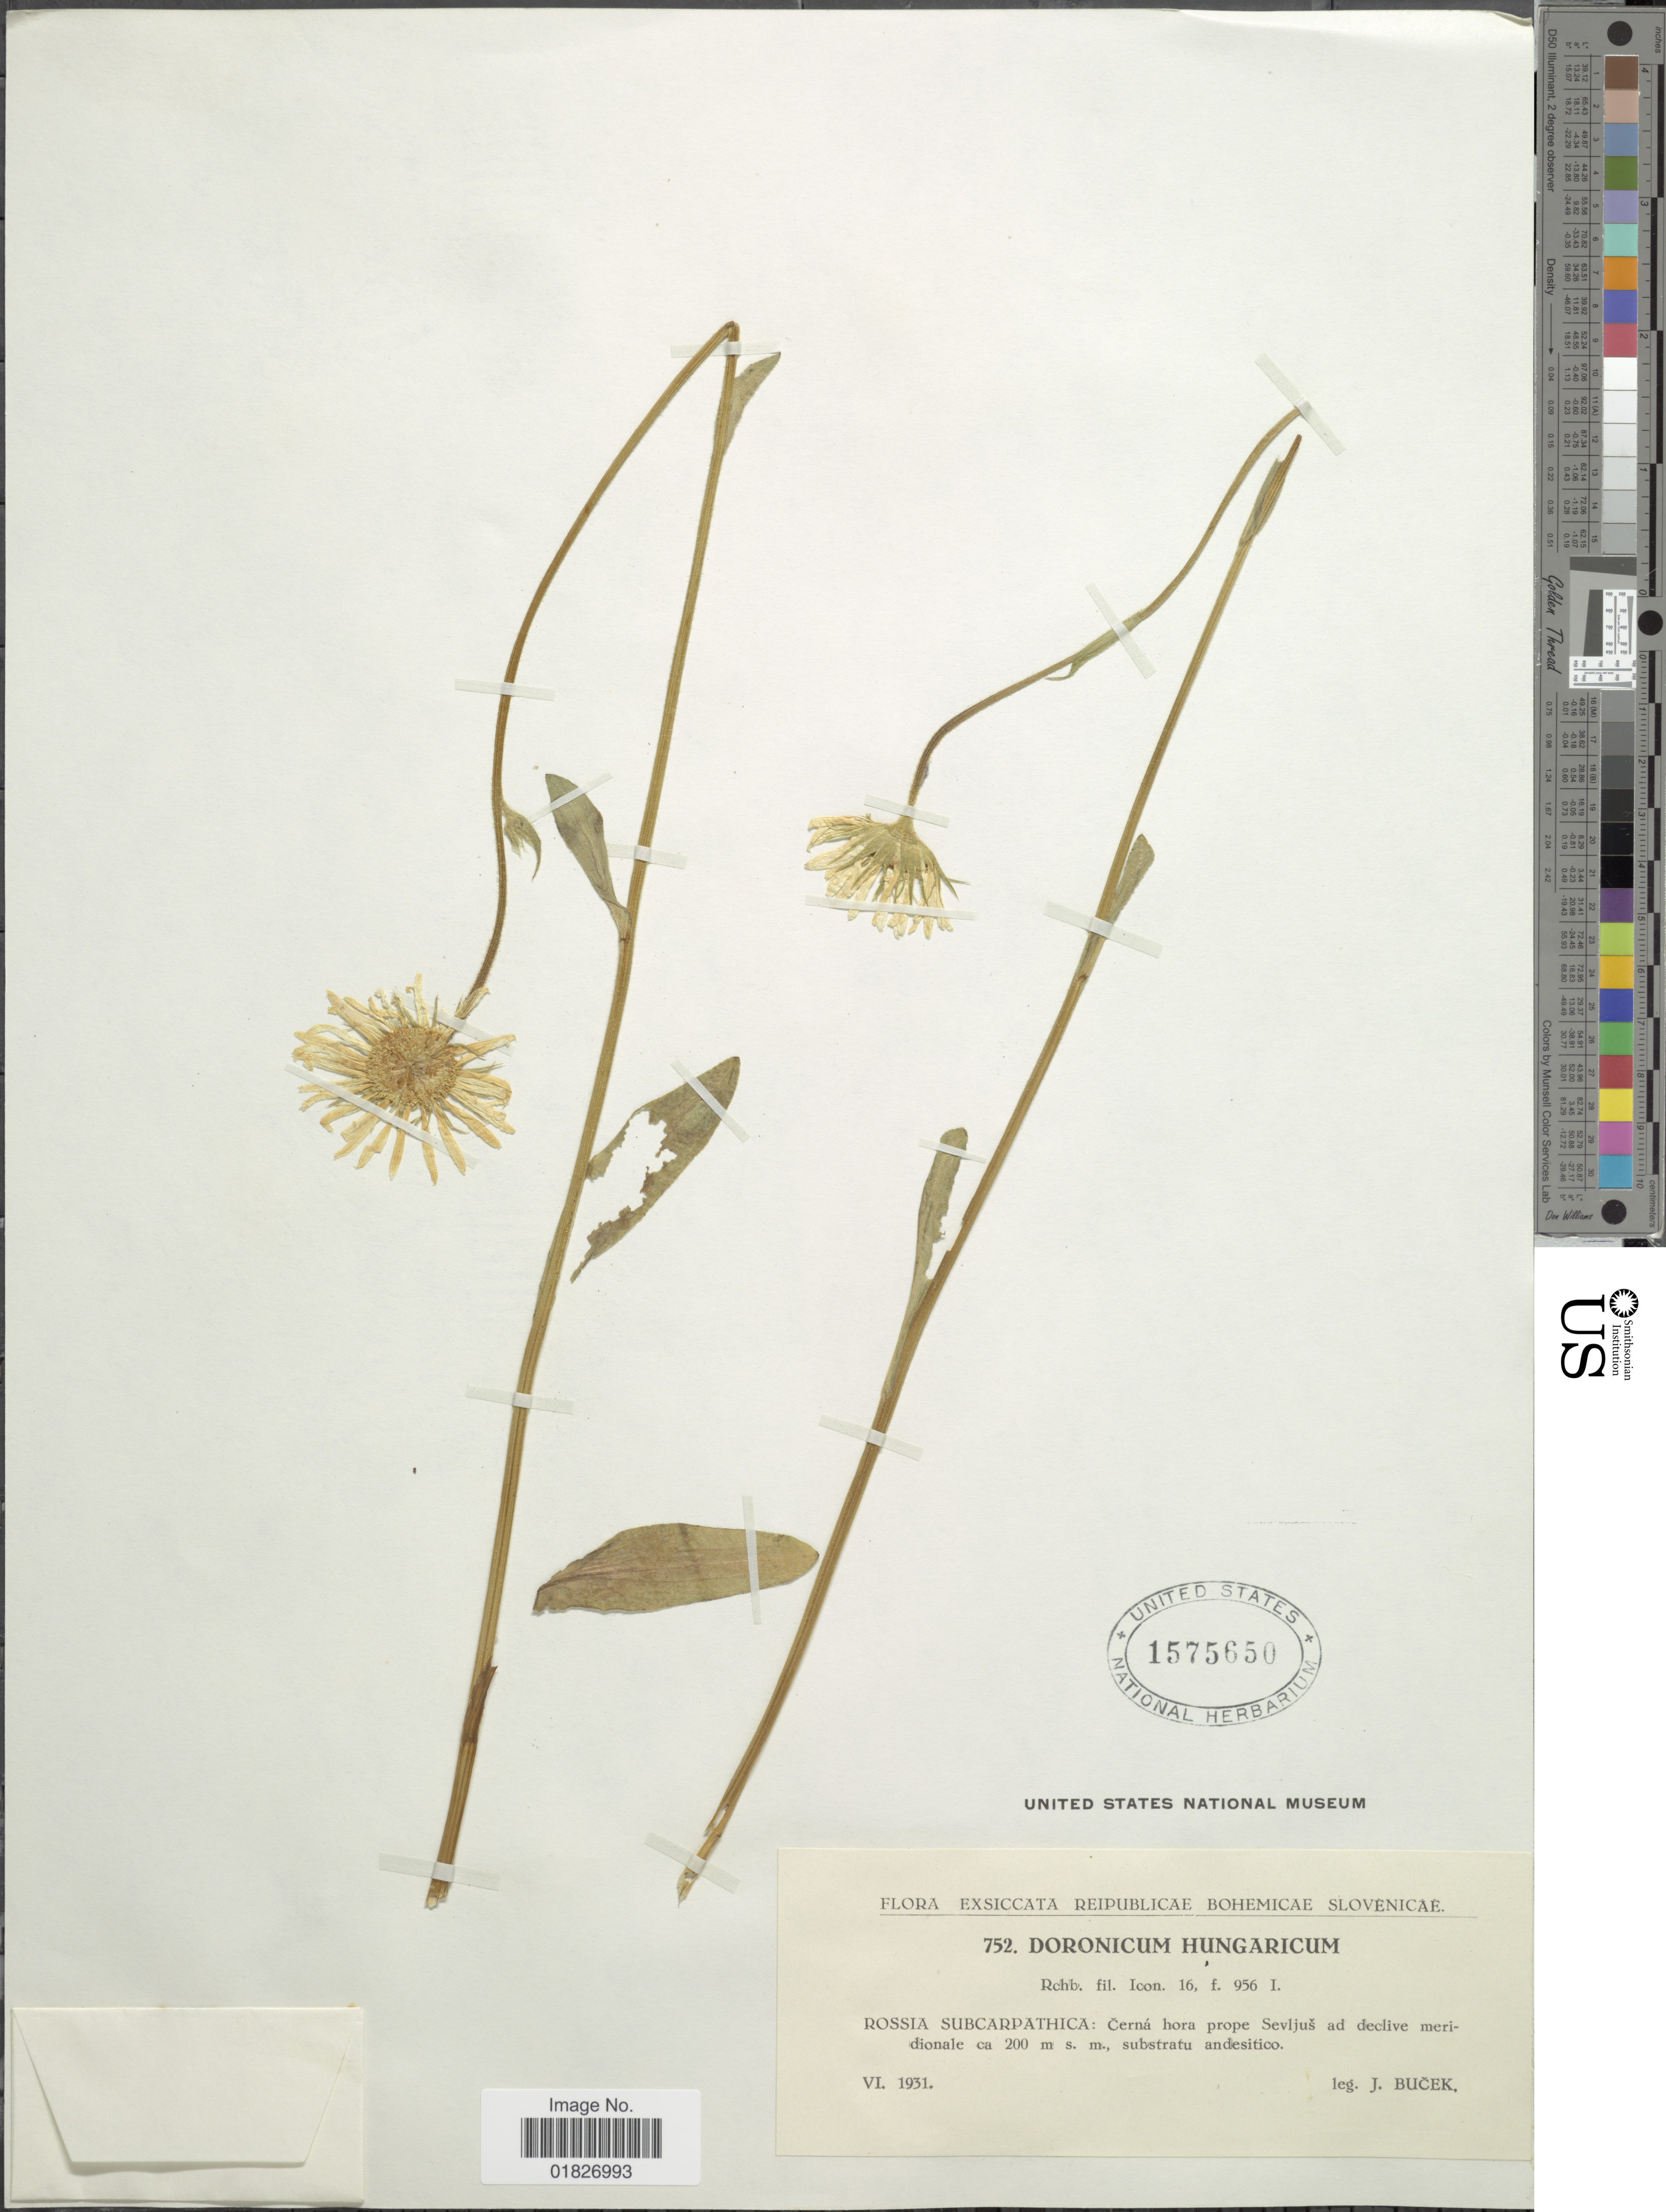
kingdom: Plantae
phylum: Tracheophyta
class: Magnoliopsida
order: Asterales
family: Asteraceae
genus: Doronicum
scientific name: Doronicum hungaricum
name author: (Sadler) Rchb. f.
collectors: J. Bucek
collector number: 752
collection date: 1931-06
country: Czechia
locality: Reipublicae Bohemicae Slovenicae, Rossia Subcarpathica, Cerna hora prope Sevljus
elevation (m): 200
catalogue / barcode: US 1575650